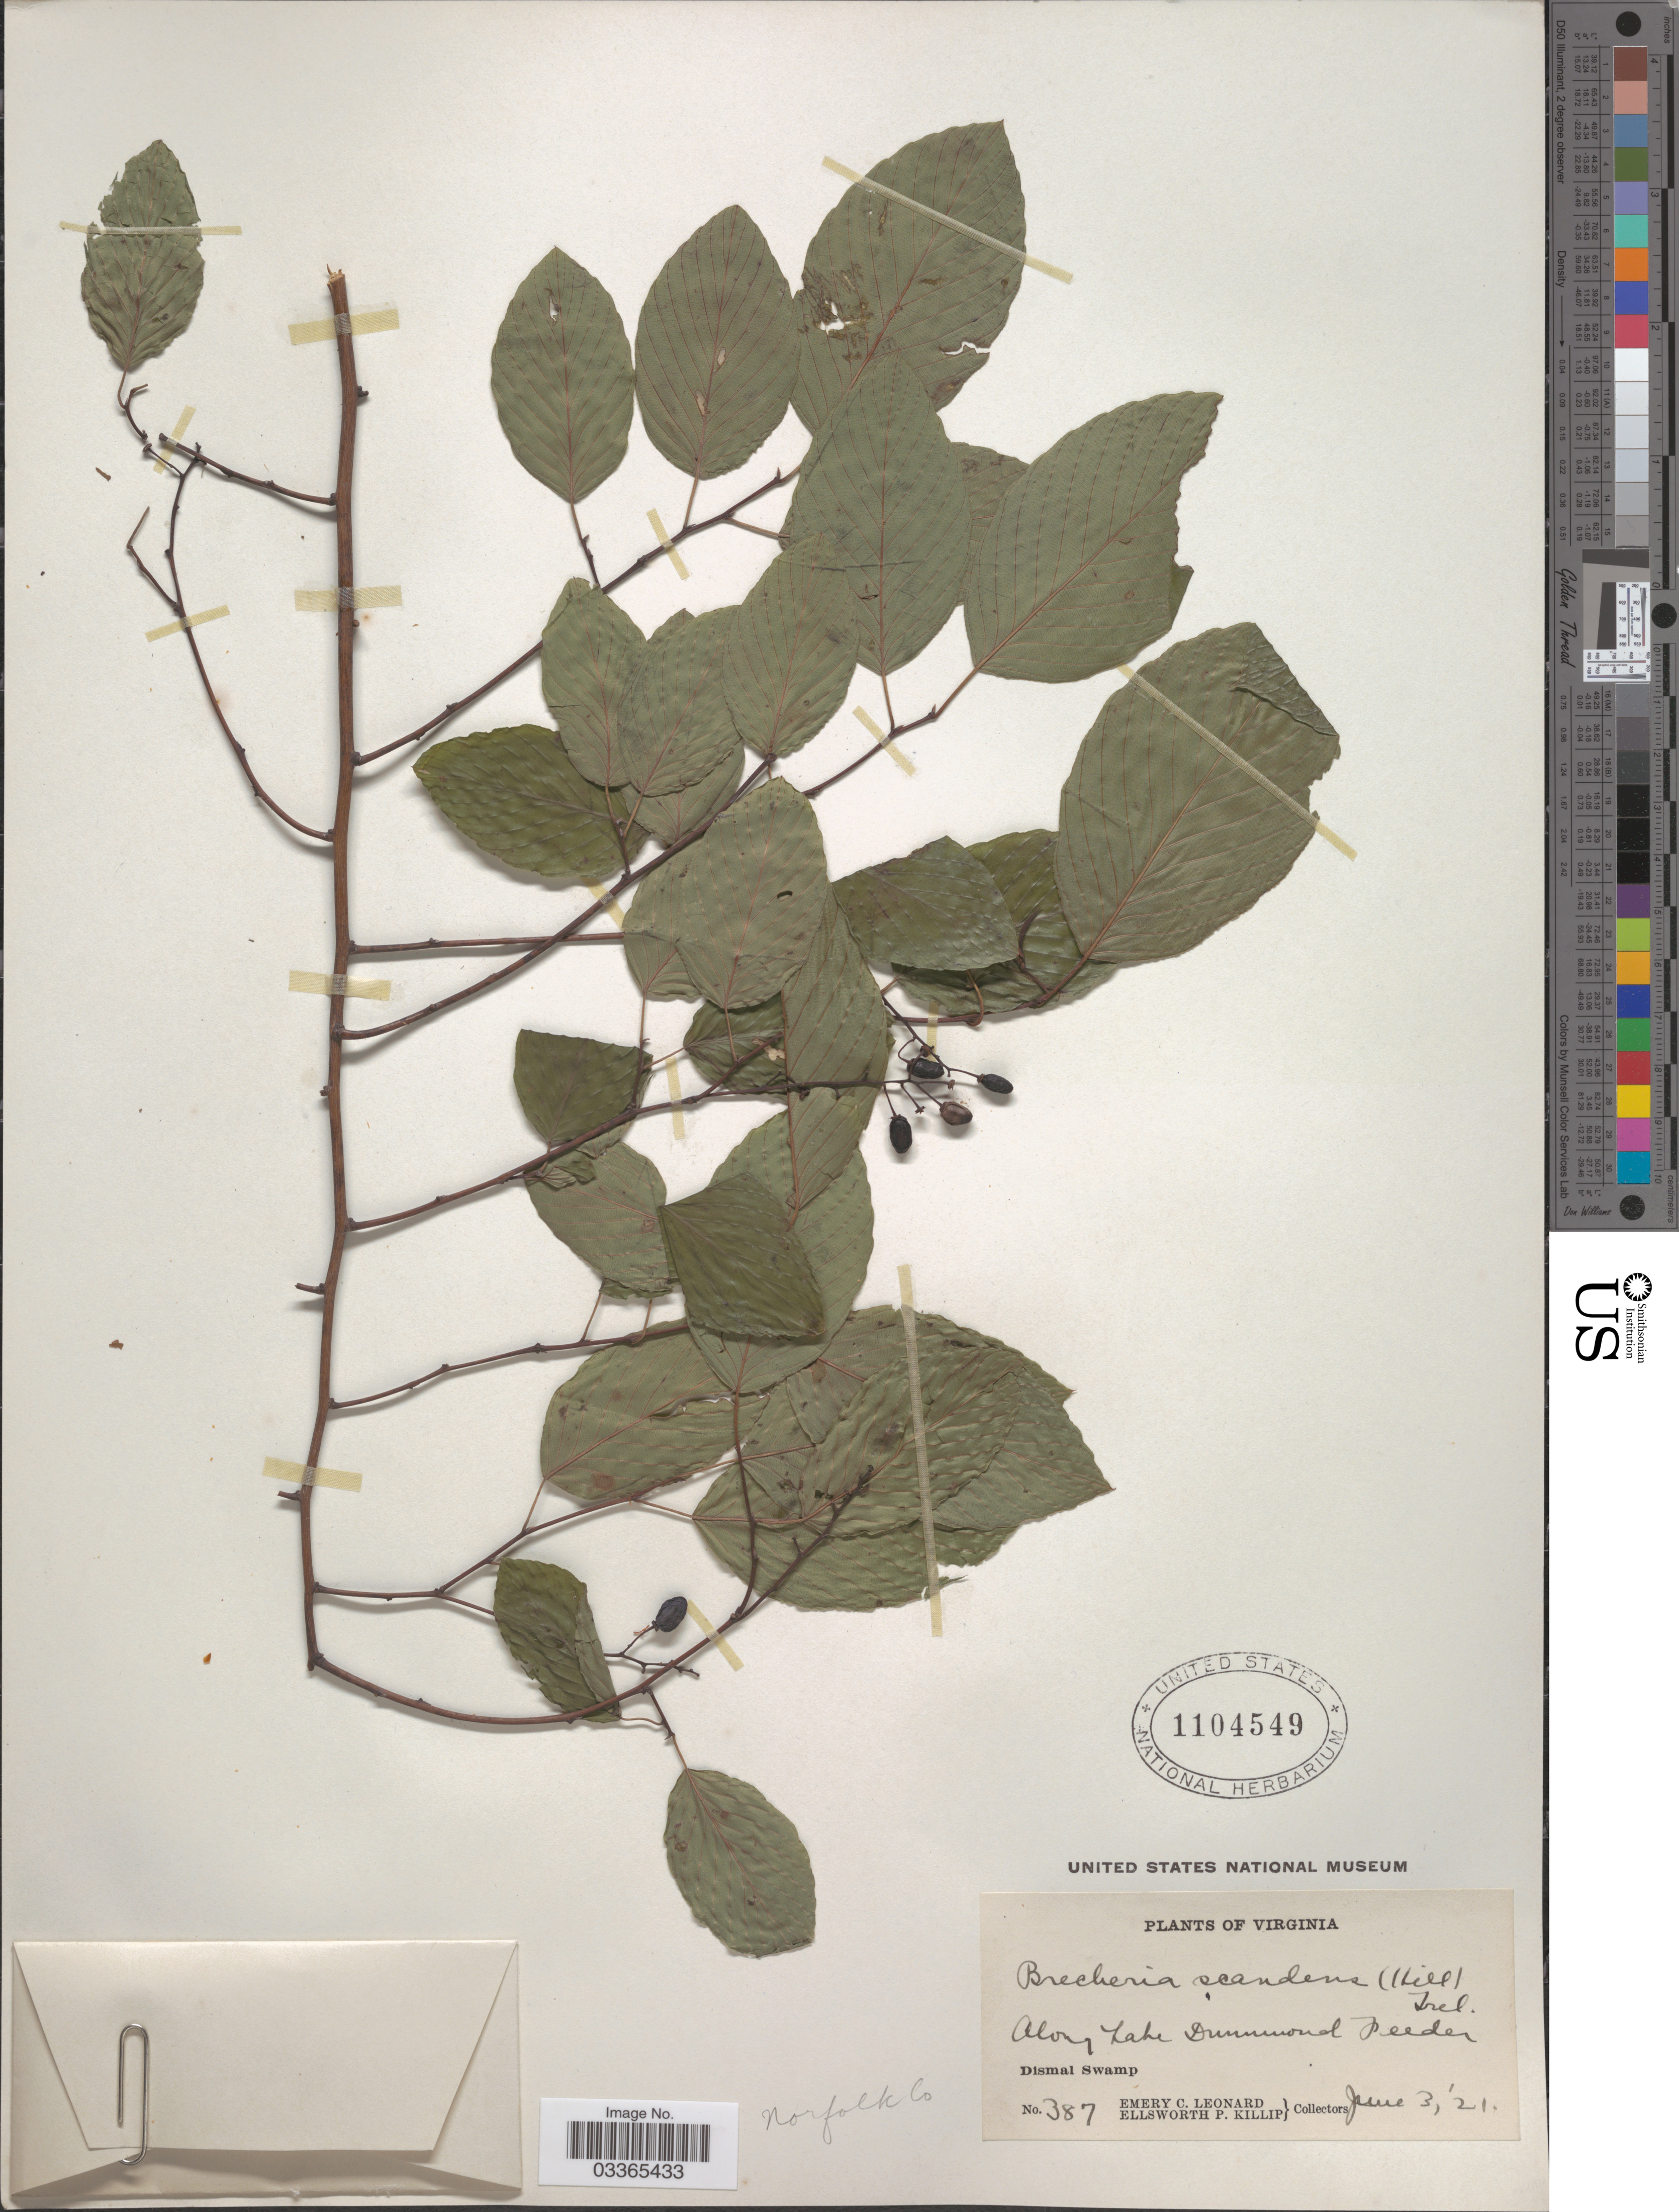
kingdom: Plantae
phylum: Tracheophyta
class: Magnoliopsida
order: Rosales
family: Rhamnaceae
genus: Berchemia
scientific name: Berchemia scandens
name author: (Hill) K. Koch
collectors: E. C. Leonard & E. P. Killip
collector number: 387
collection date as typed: Transcribed d/m/y: 3/6/21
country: United States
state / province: Virginia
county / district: City of Norfolk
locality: Along Lake Drummond Feeder, Dismal Swamp.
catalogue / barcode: US 1104549